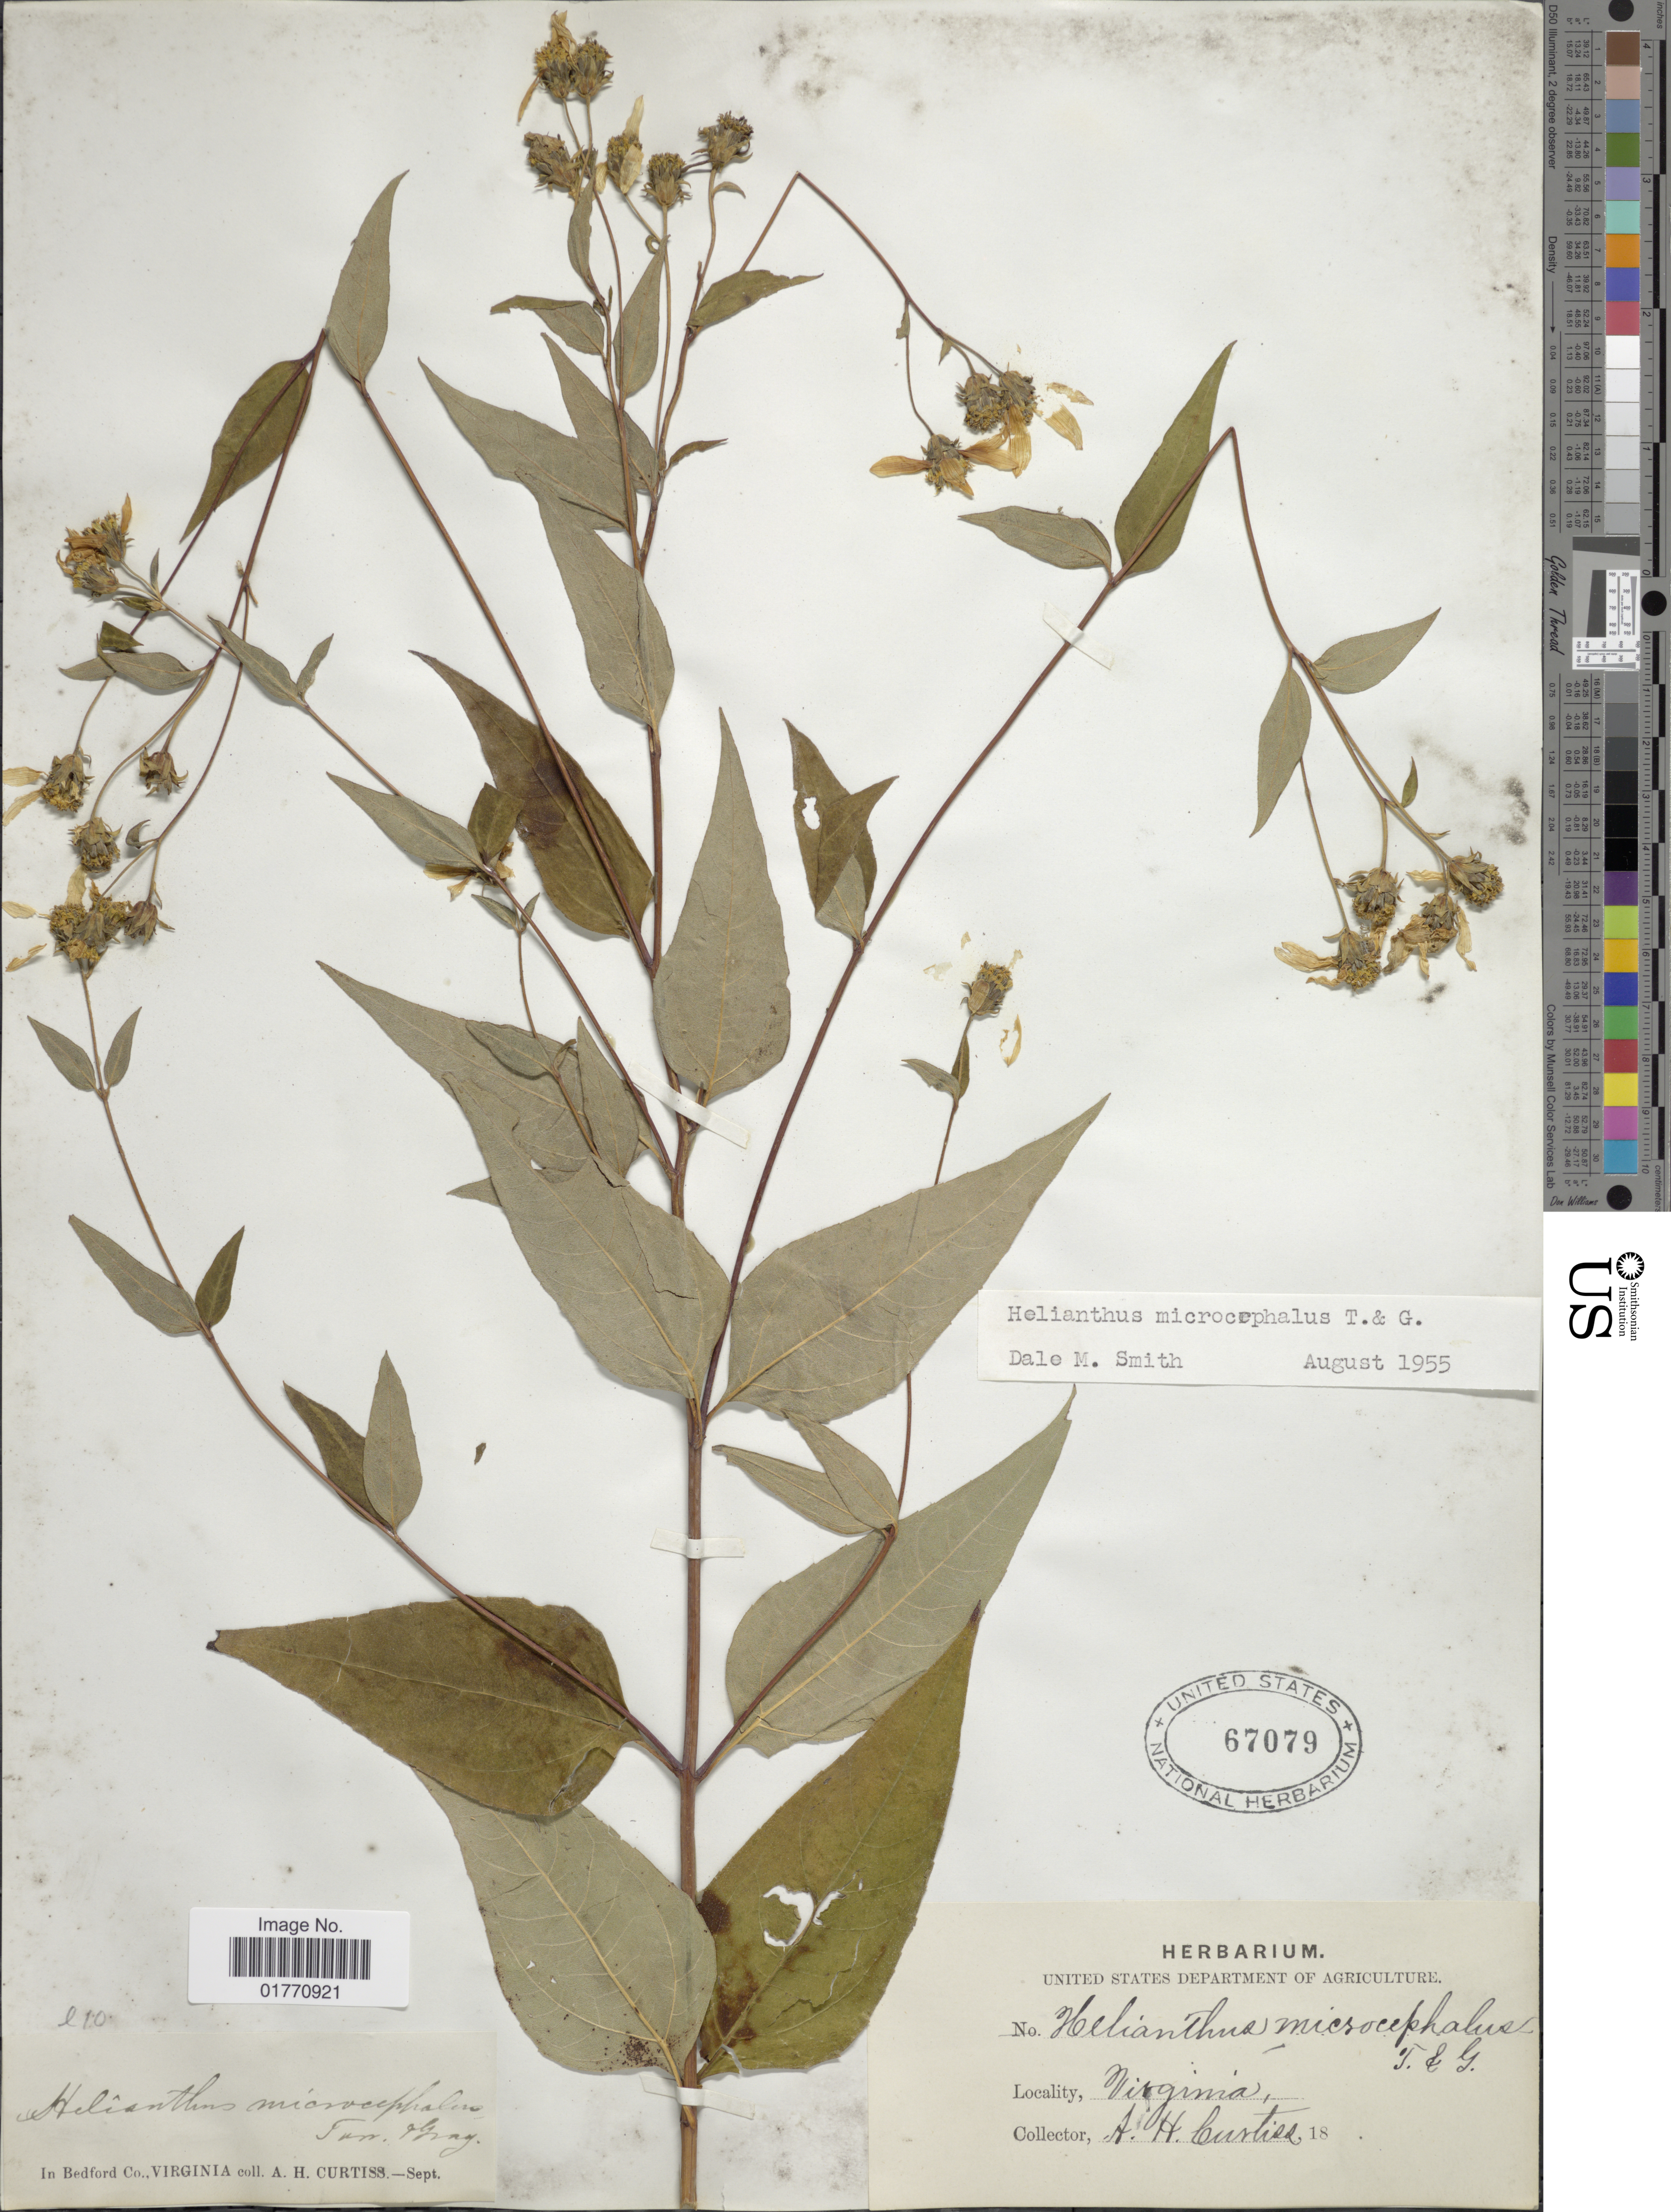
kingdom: Plantae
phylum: Tracheophyta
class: Magnoliopsida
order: Asterales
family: Asteraceae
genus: Helianthus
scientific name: Helianthus microcephalus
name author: Torr. & A. Gray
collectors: A. H. Curtiss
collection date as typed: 18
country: United States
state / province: Virginia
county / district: Bedford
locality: Bedford Co.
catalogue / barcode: US 67079